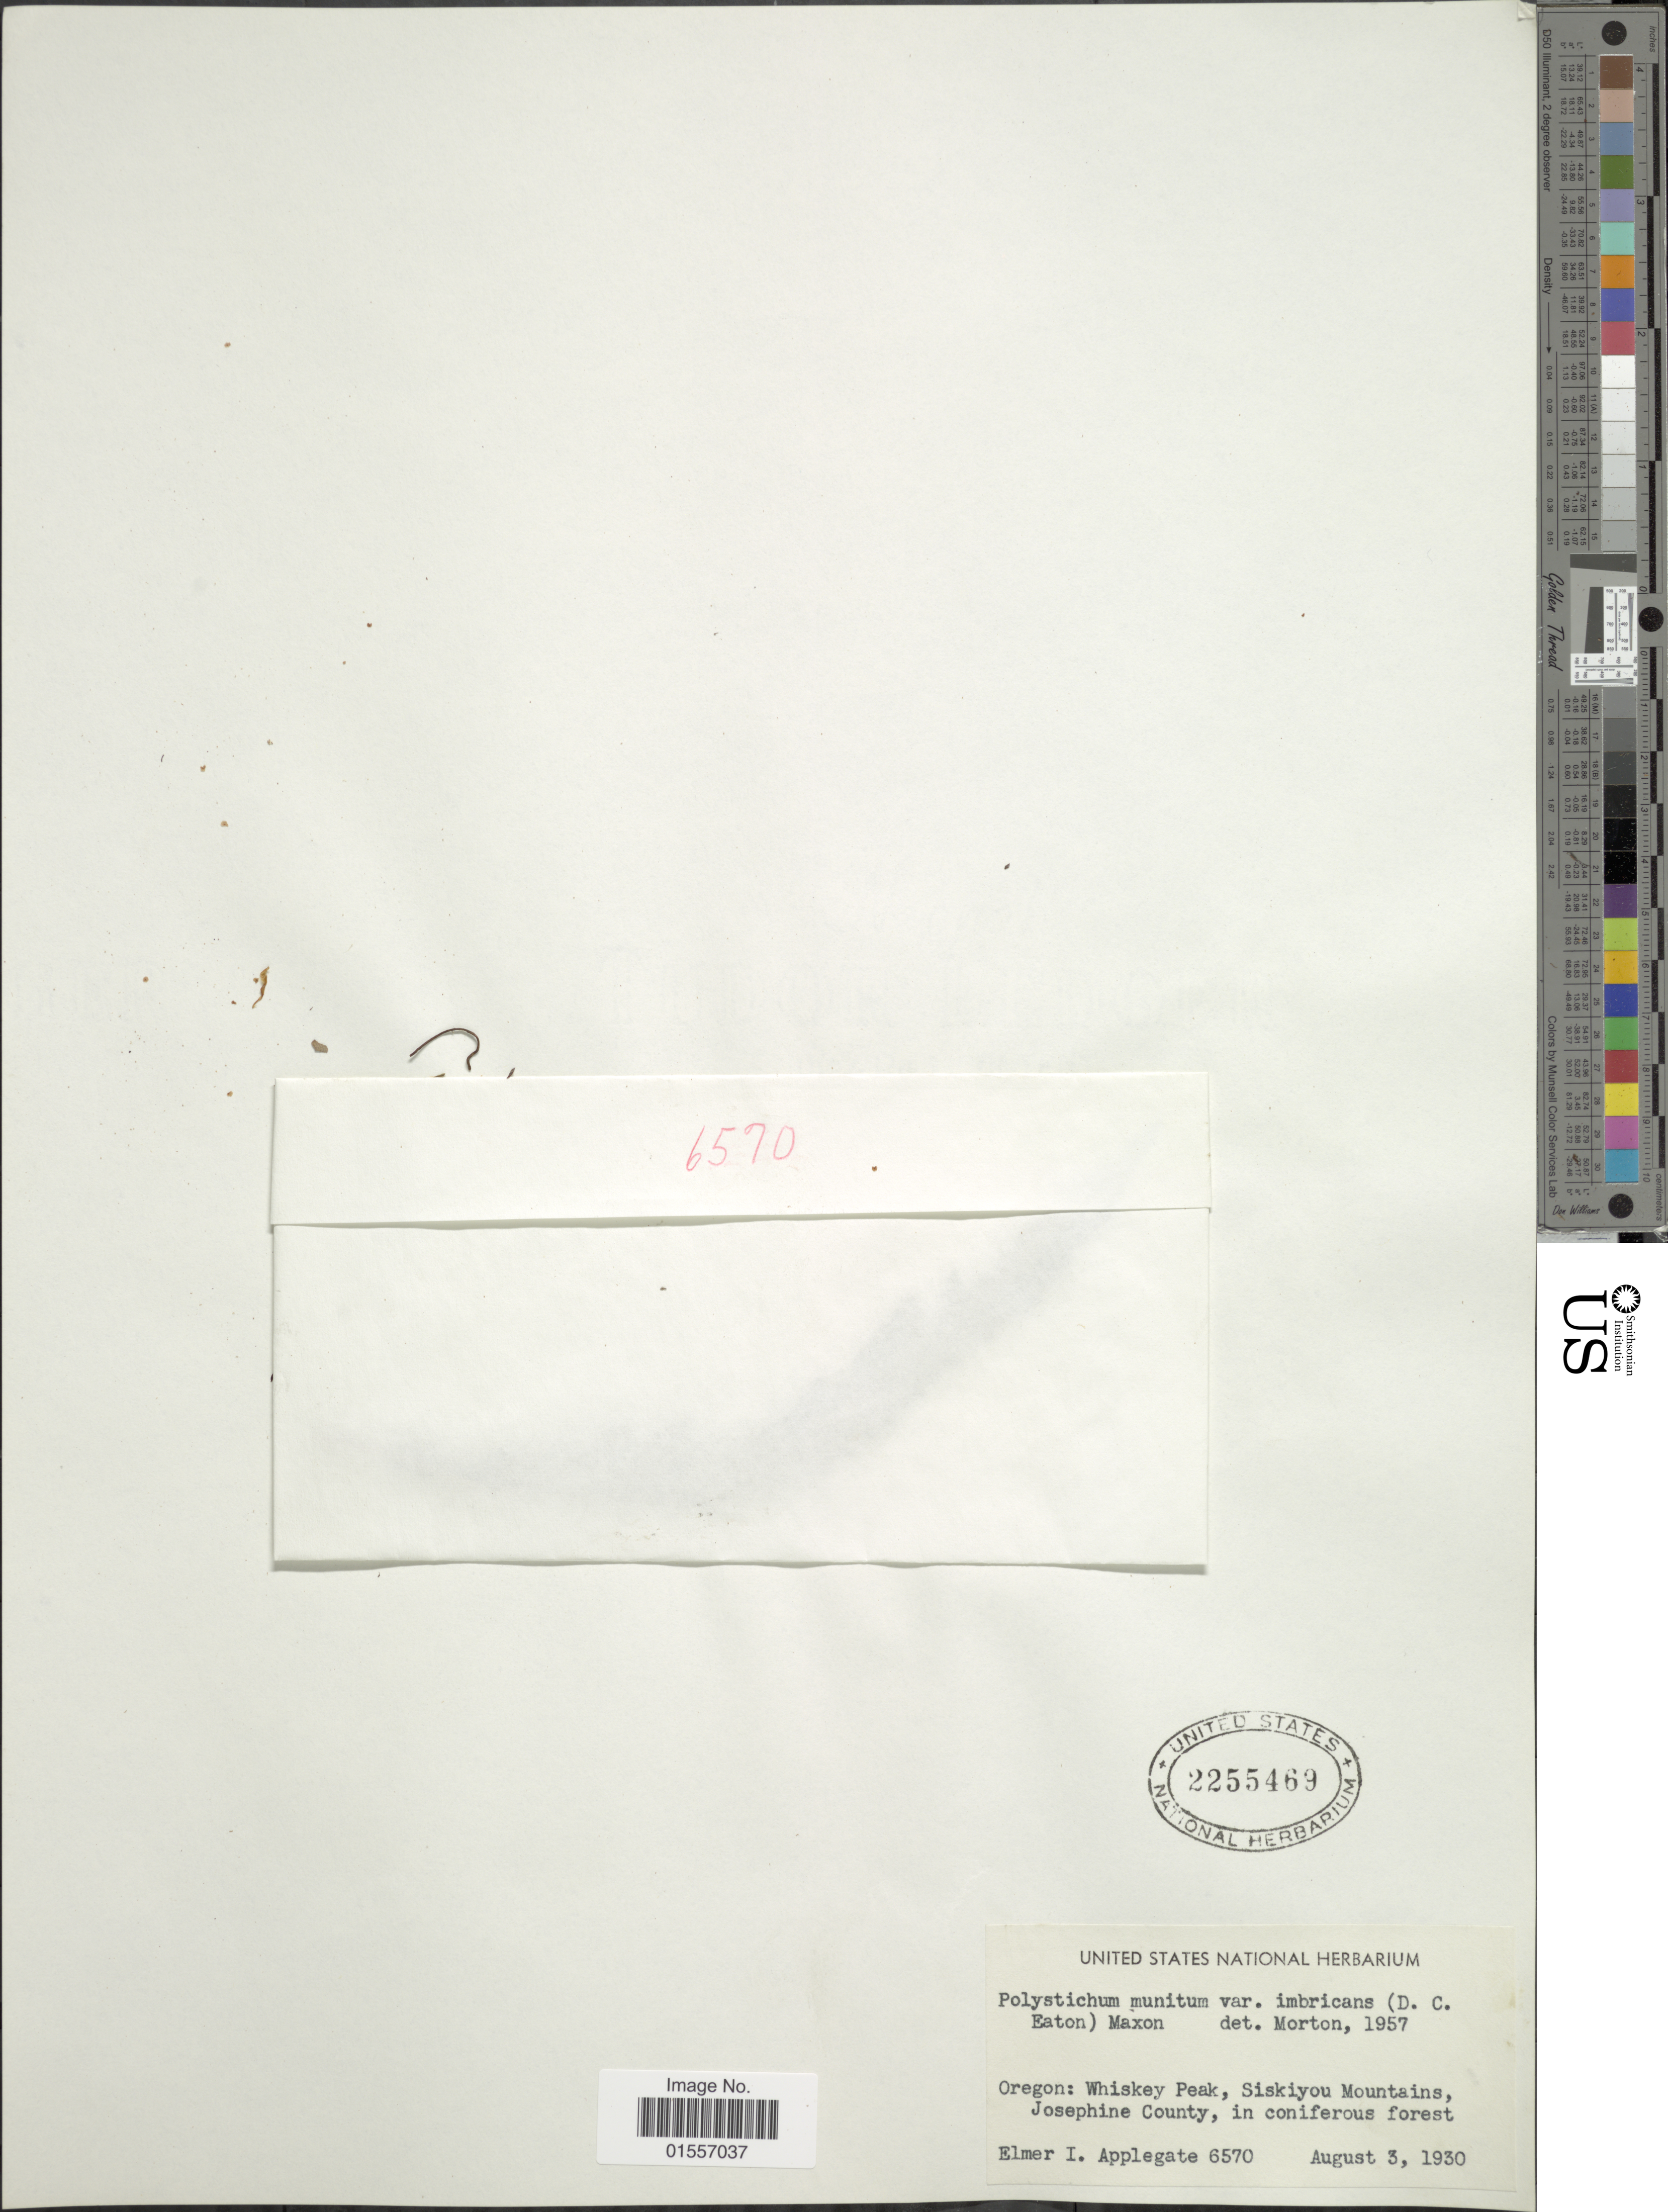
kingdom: Plantae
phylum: Tracheophyta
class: Polypodiopsida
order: Polypodiales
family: Dryopteridaceae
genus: Polystichum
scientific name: Polystichum imbricans subsp. imbricans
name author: (D.C. Eaton) D.H. Wagner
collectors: E. I. Applegate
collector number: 6570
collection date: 1930-08-03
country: United States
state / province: Oregon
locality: Whiskey Peak, Siskiyou Mountains, Josephine County.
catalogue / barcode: US 2255469